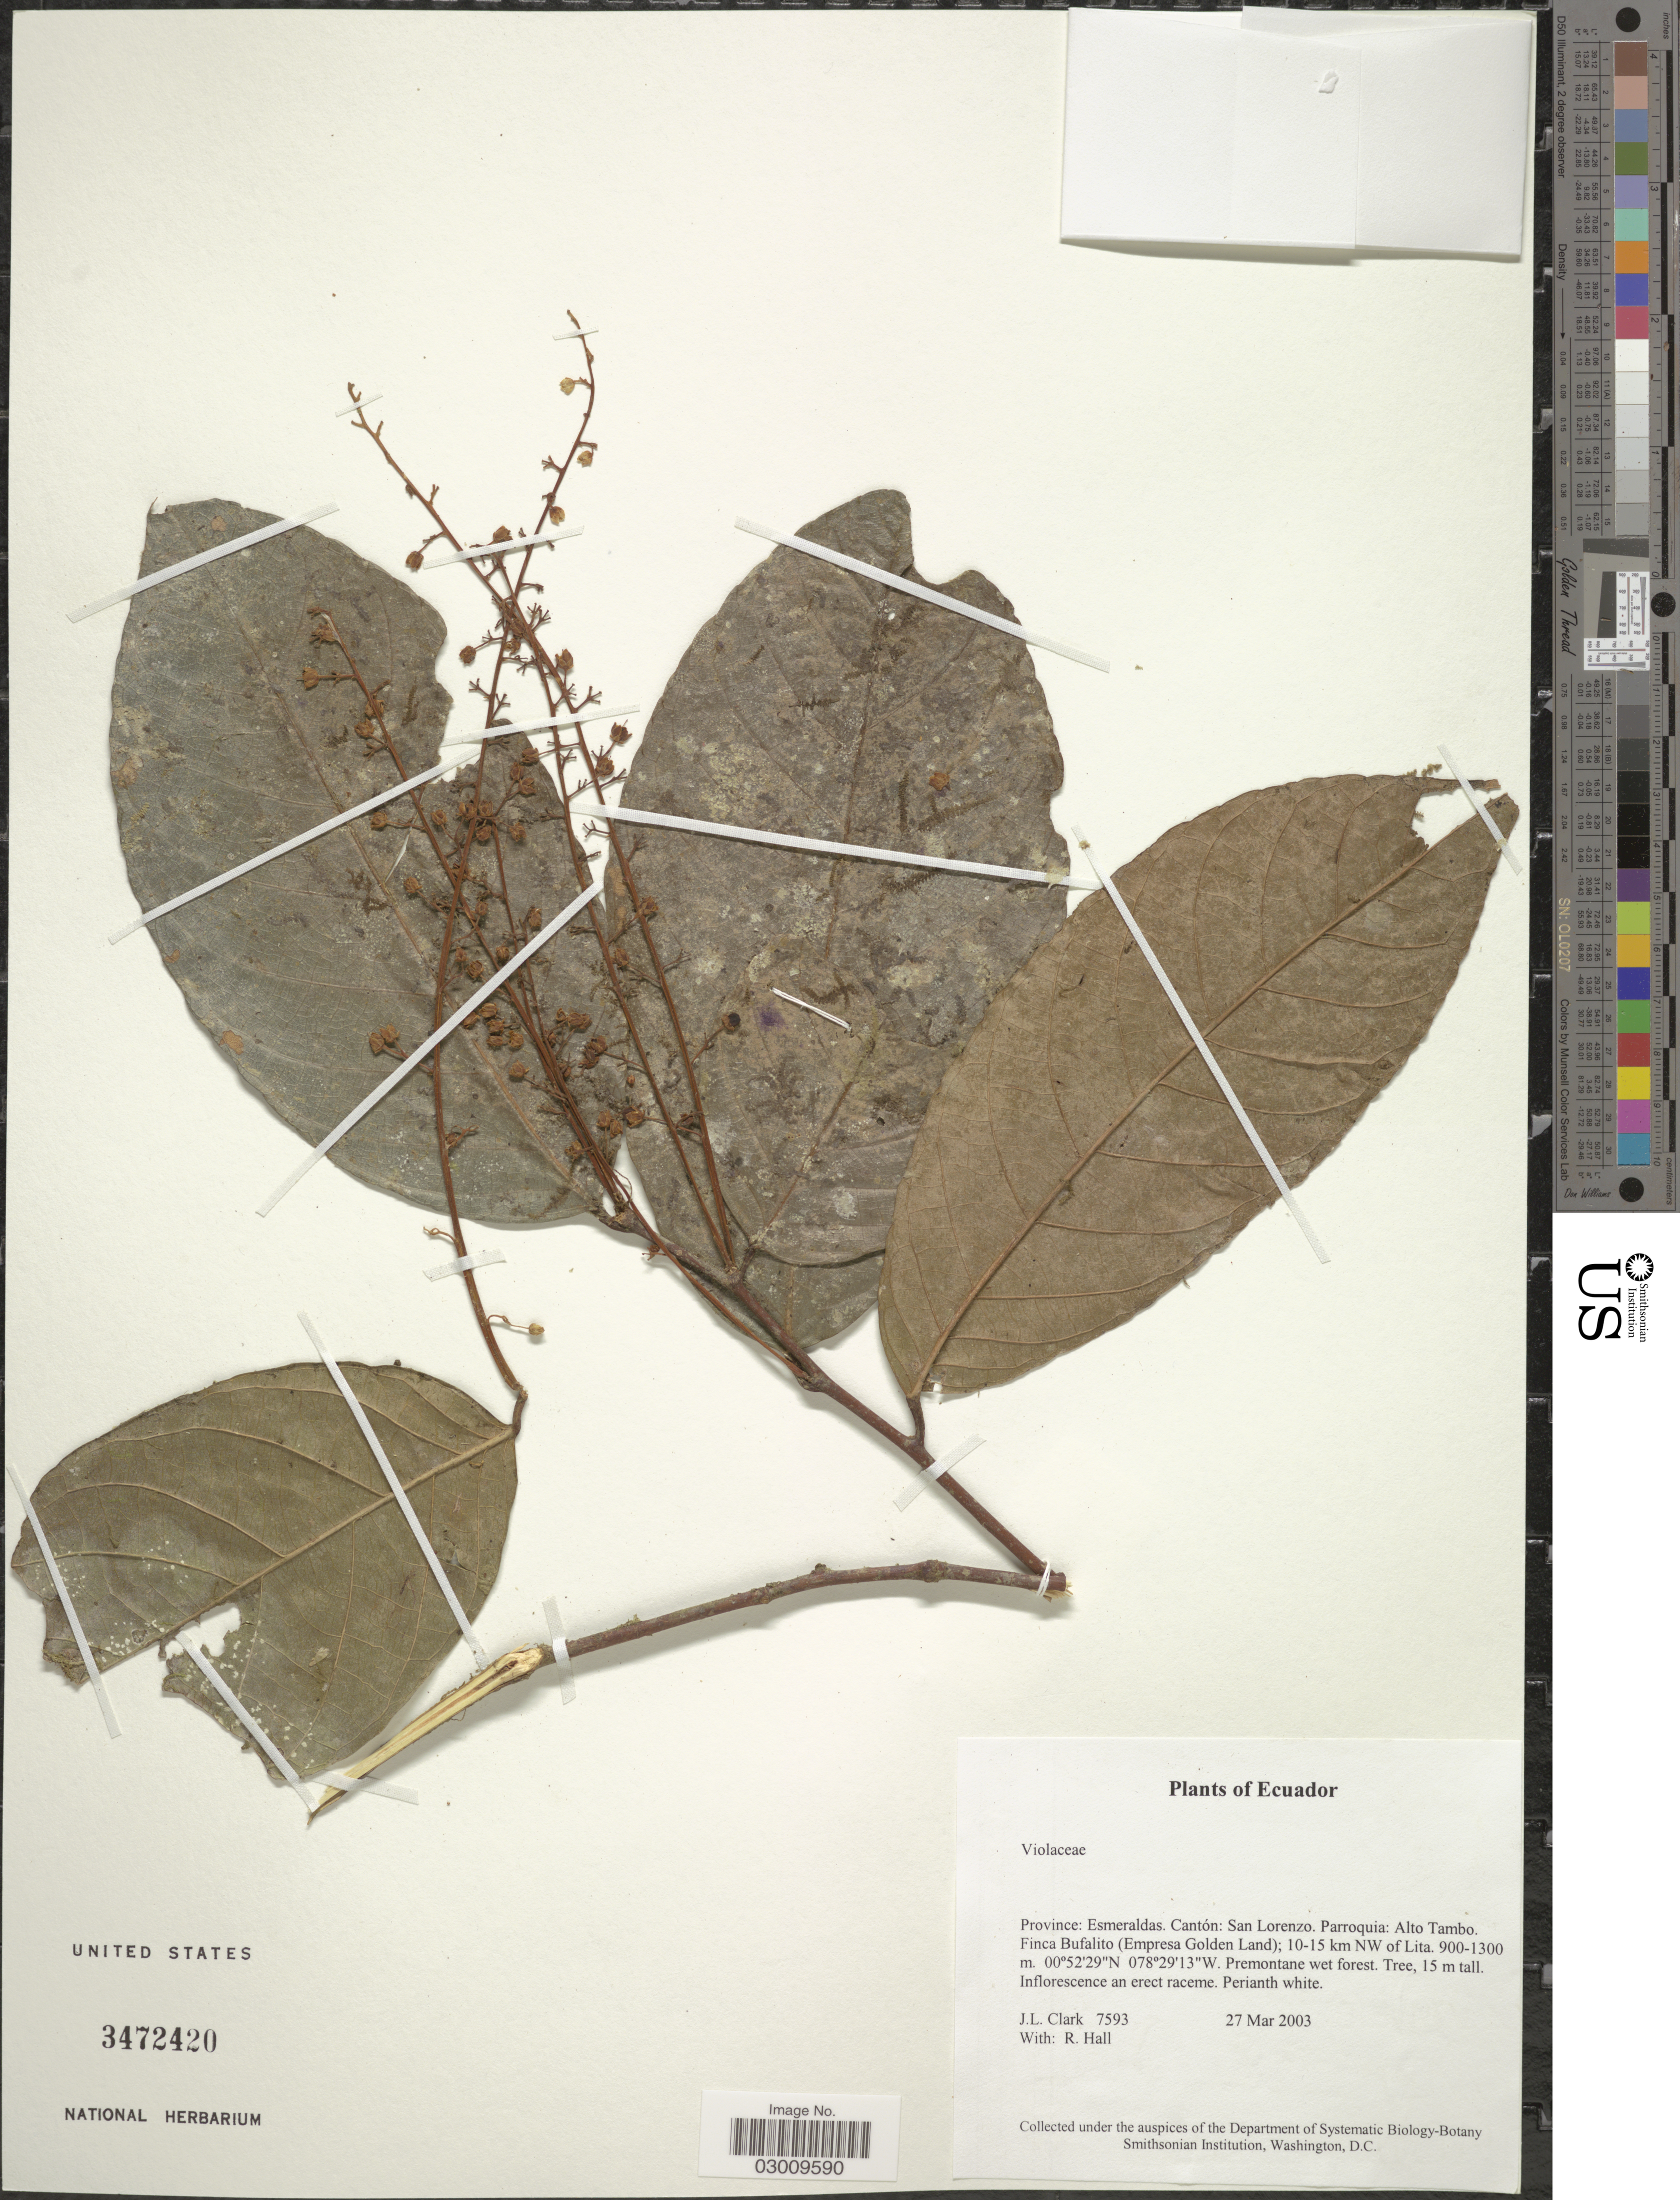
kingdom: Plantae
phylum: Tracheophyta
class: Magnoliopsida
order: Malpighiales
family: Violaceae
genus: Bribria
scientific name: Bribria apiculata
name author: (Hekking) Wahlert & H.E. Ballard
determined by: Hoyos-Gomez, S. E.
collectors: J. L. Clark & R. Hall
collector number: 7593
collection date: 2003-03-27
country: Ecuador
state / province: Esmeraldas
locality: Cantón: San Lorenzo. Parroquia: Alto Tambo. Finca Bufalito (Empresa Golden Land); 10-15 km NW of Lita.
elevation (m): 900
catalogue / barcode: US 3472420